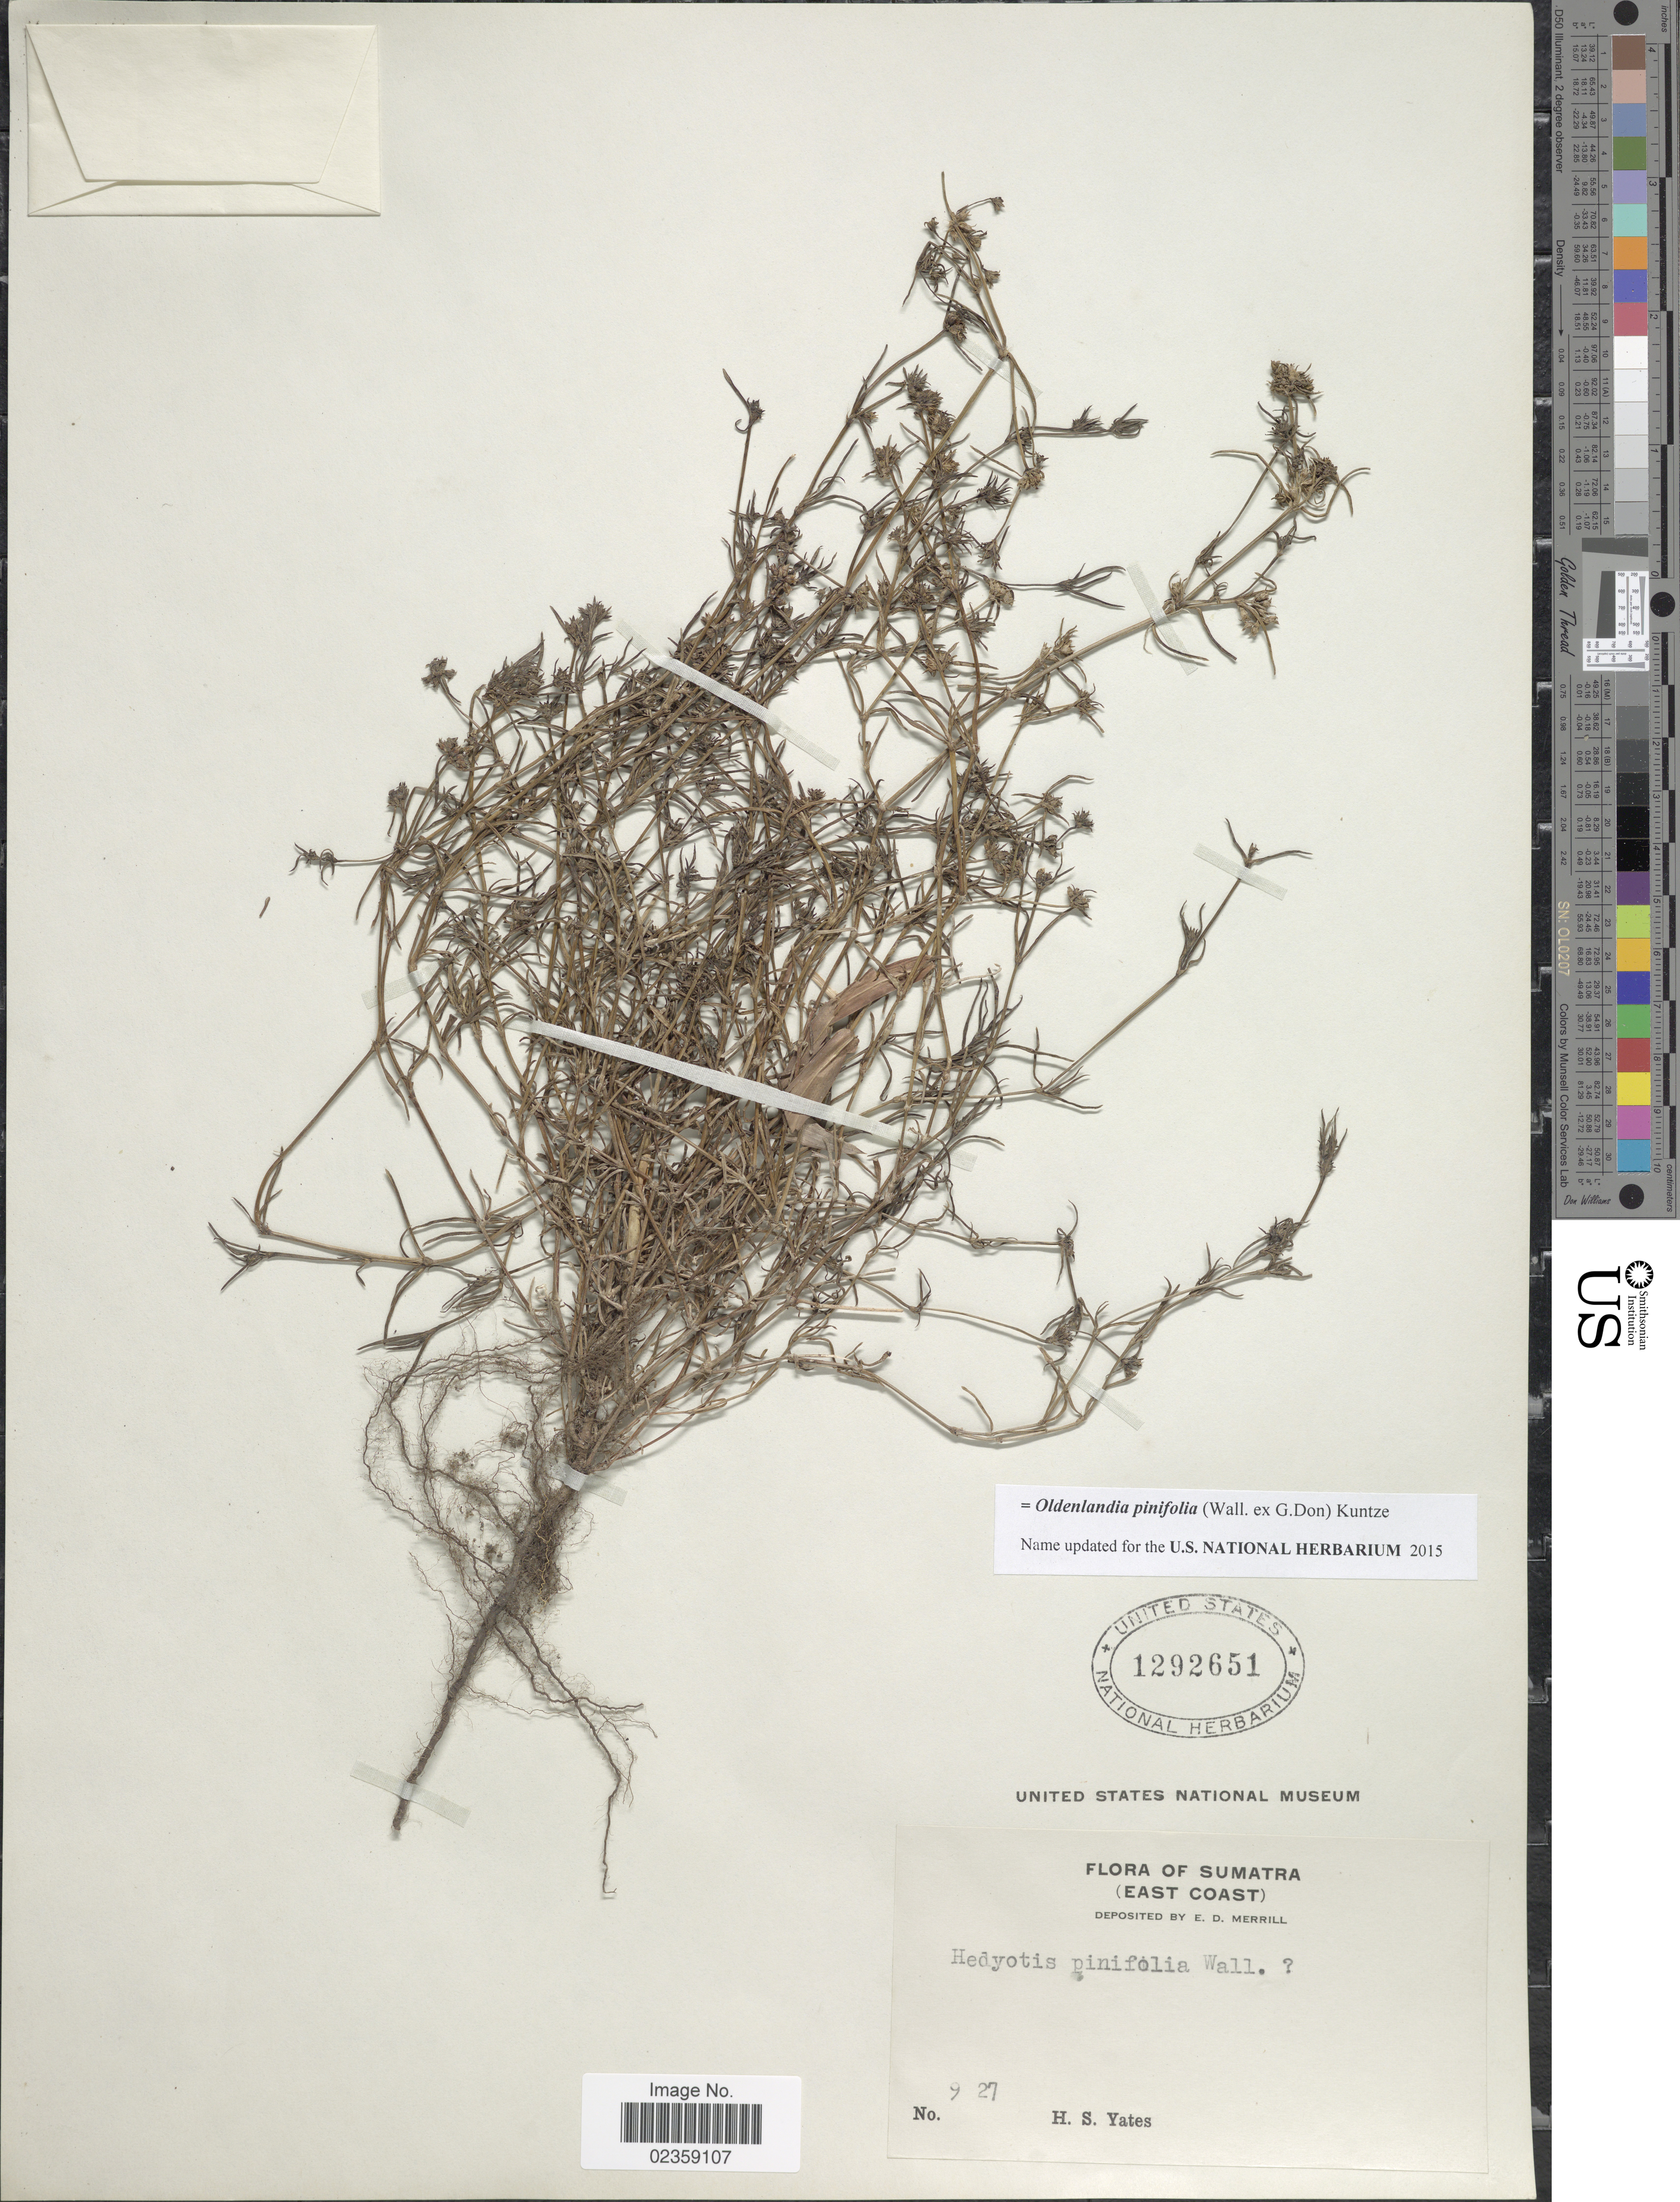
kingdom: Plantae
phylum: Tracheophyta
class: Magnoliopsida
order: Gentianales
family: Rubiaceae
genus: Oldenlandia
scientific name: Oldenlandia pinifolia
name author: (Wall. ex G. Don) Kuntze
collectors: H. S. Yates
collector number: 927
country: Indonesia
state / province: Sumatra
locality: East Coast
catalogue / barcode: US 1292651